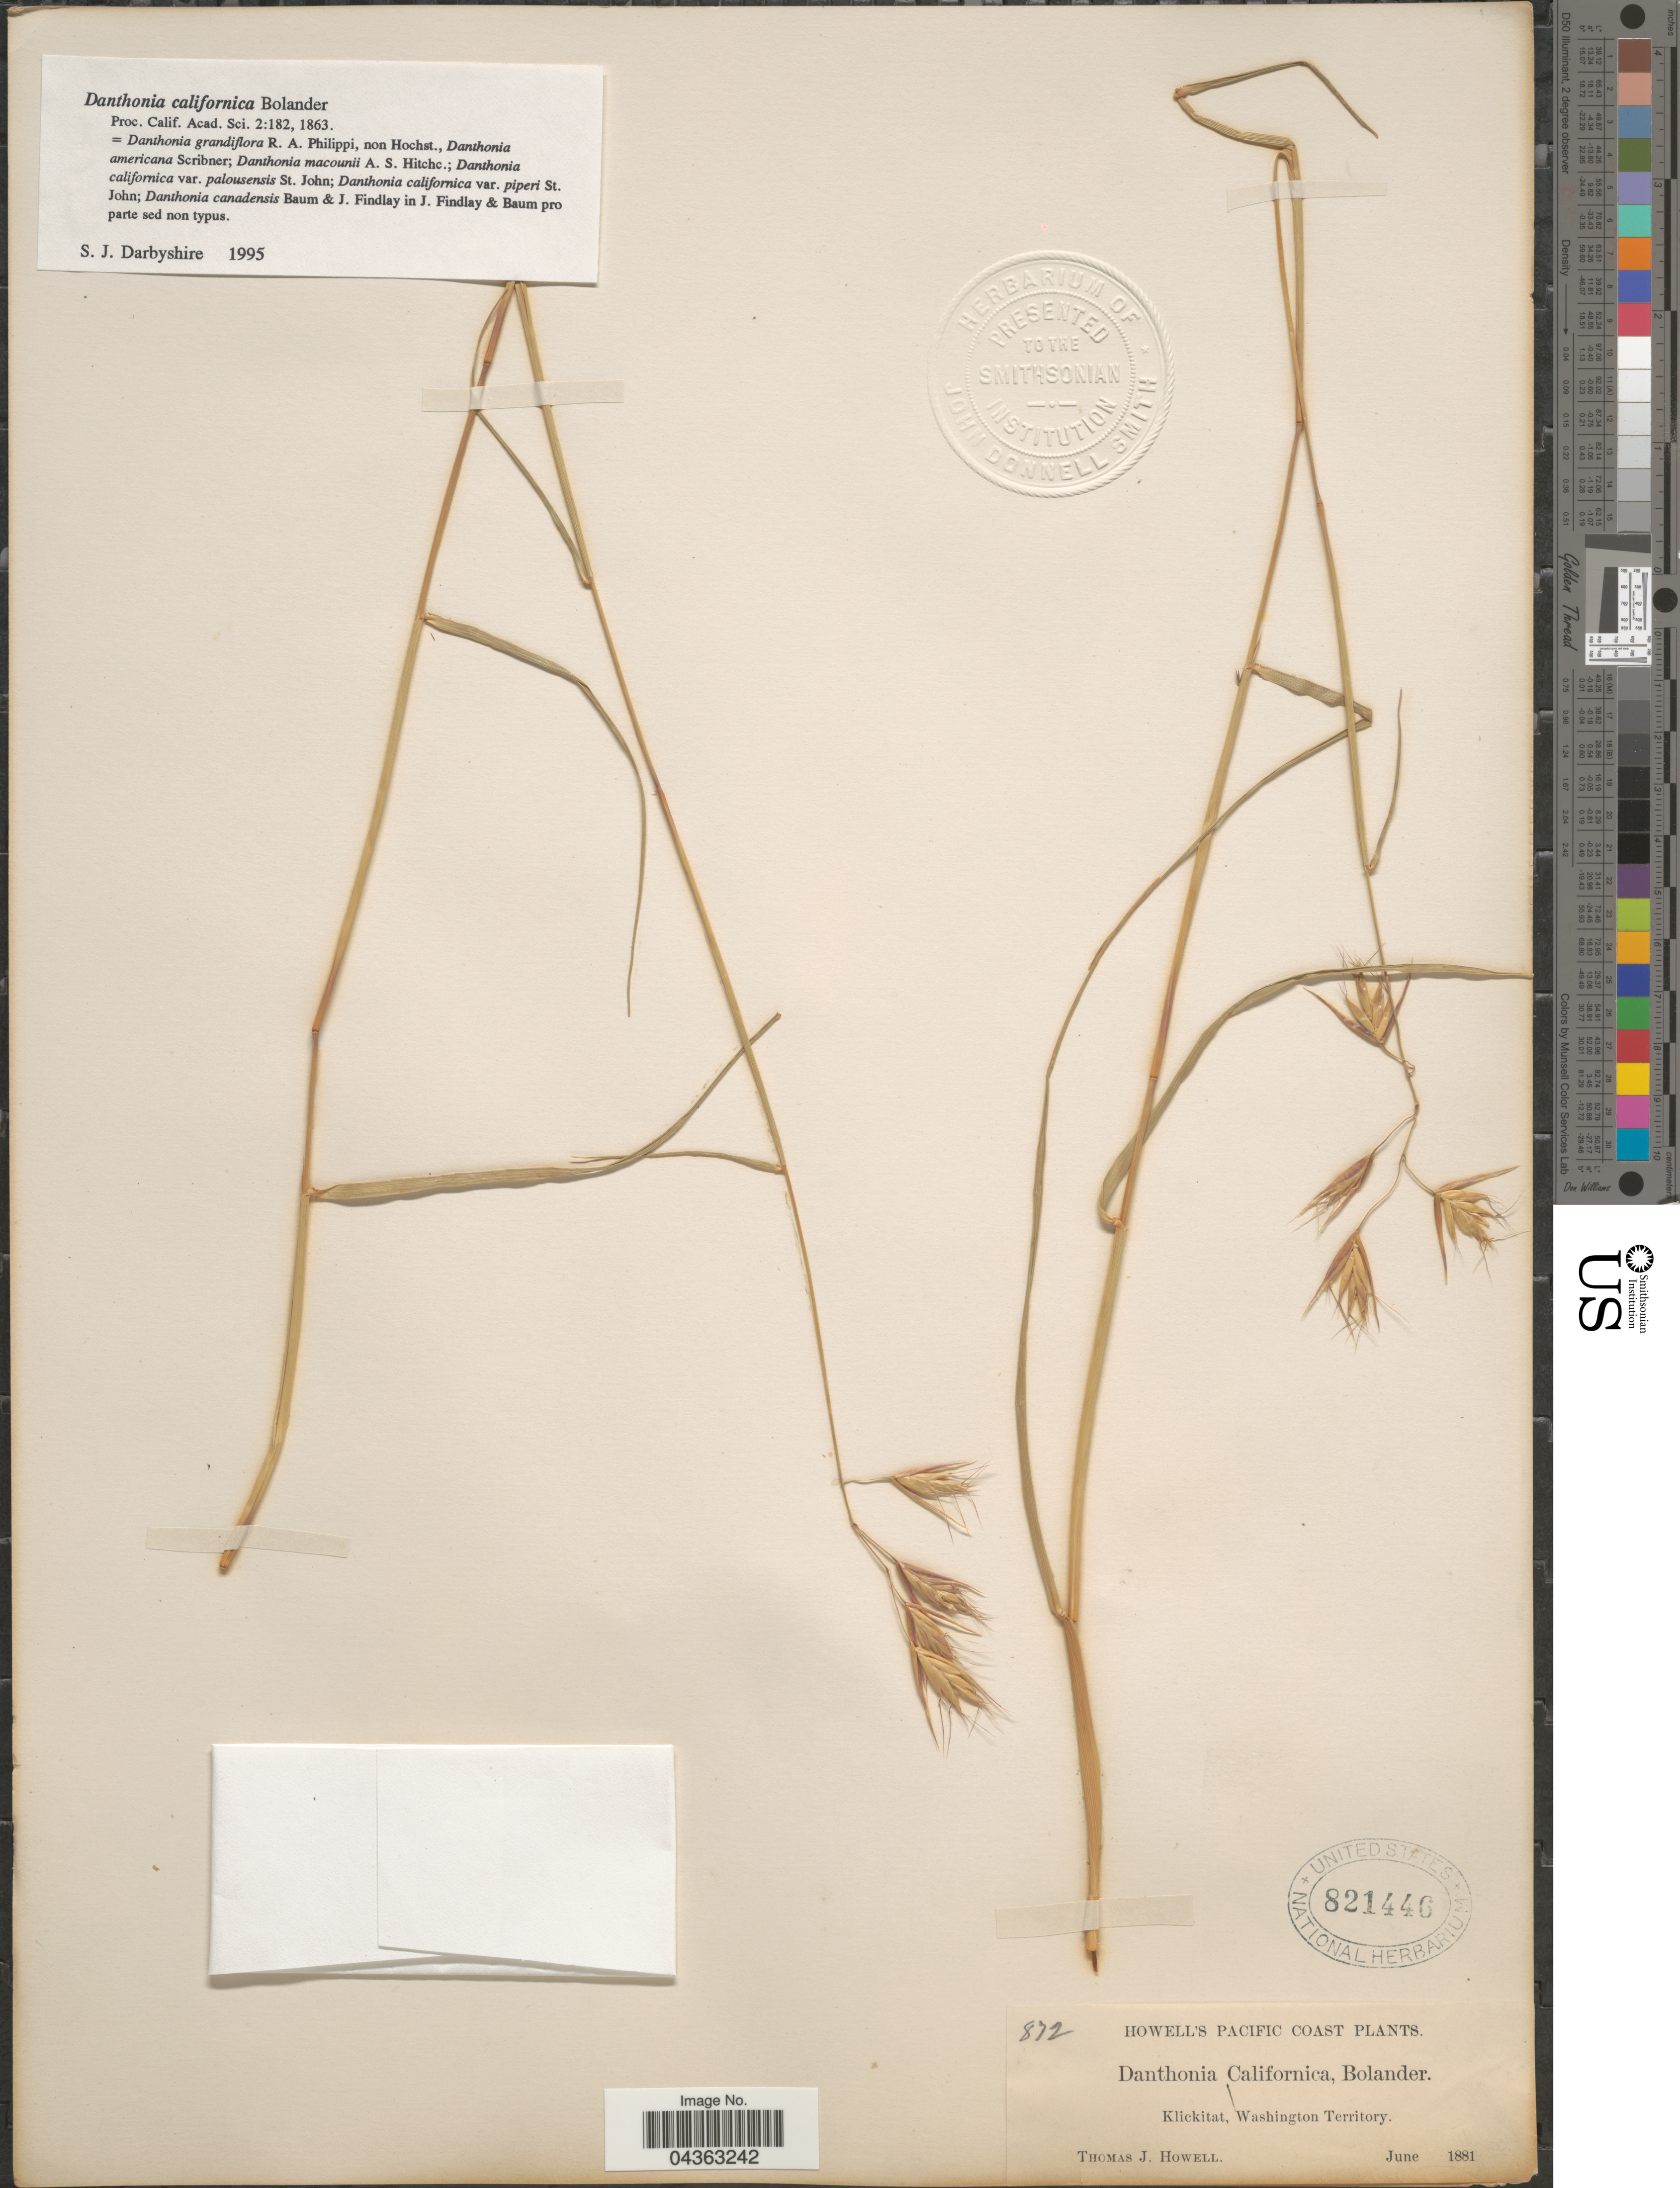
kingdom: Plantae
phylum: Tracheophyta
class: Liliopsida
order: Poales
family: Poaceae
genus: Danthonia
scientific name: Danthonia californica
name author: Bol.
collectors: T. J. Howell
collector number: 872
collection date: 1881-06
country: United States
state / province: Washington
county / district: Klickitat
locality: Pacific Coast. Klickitat.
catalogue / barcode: US 821446